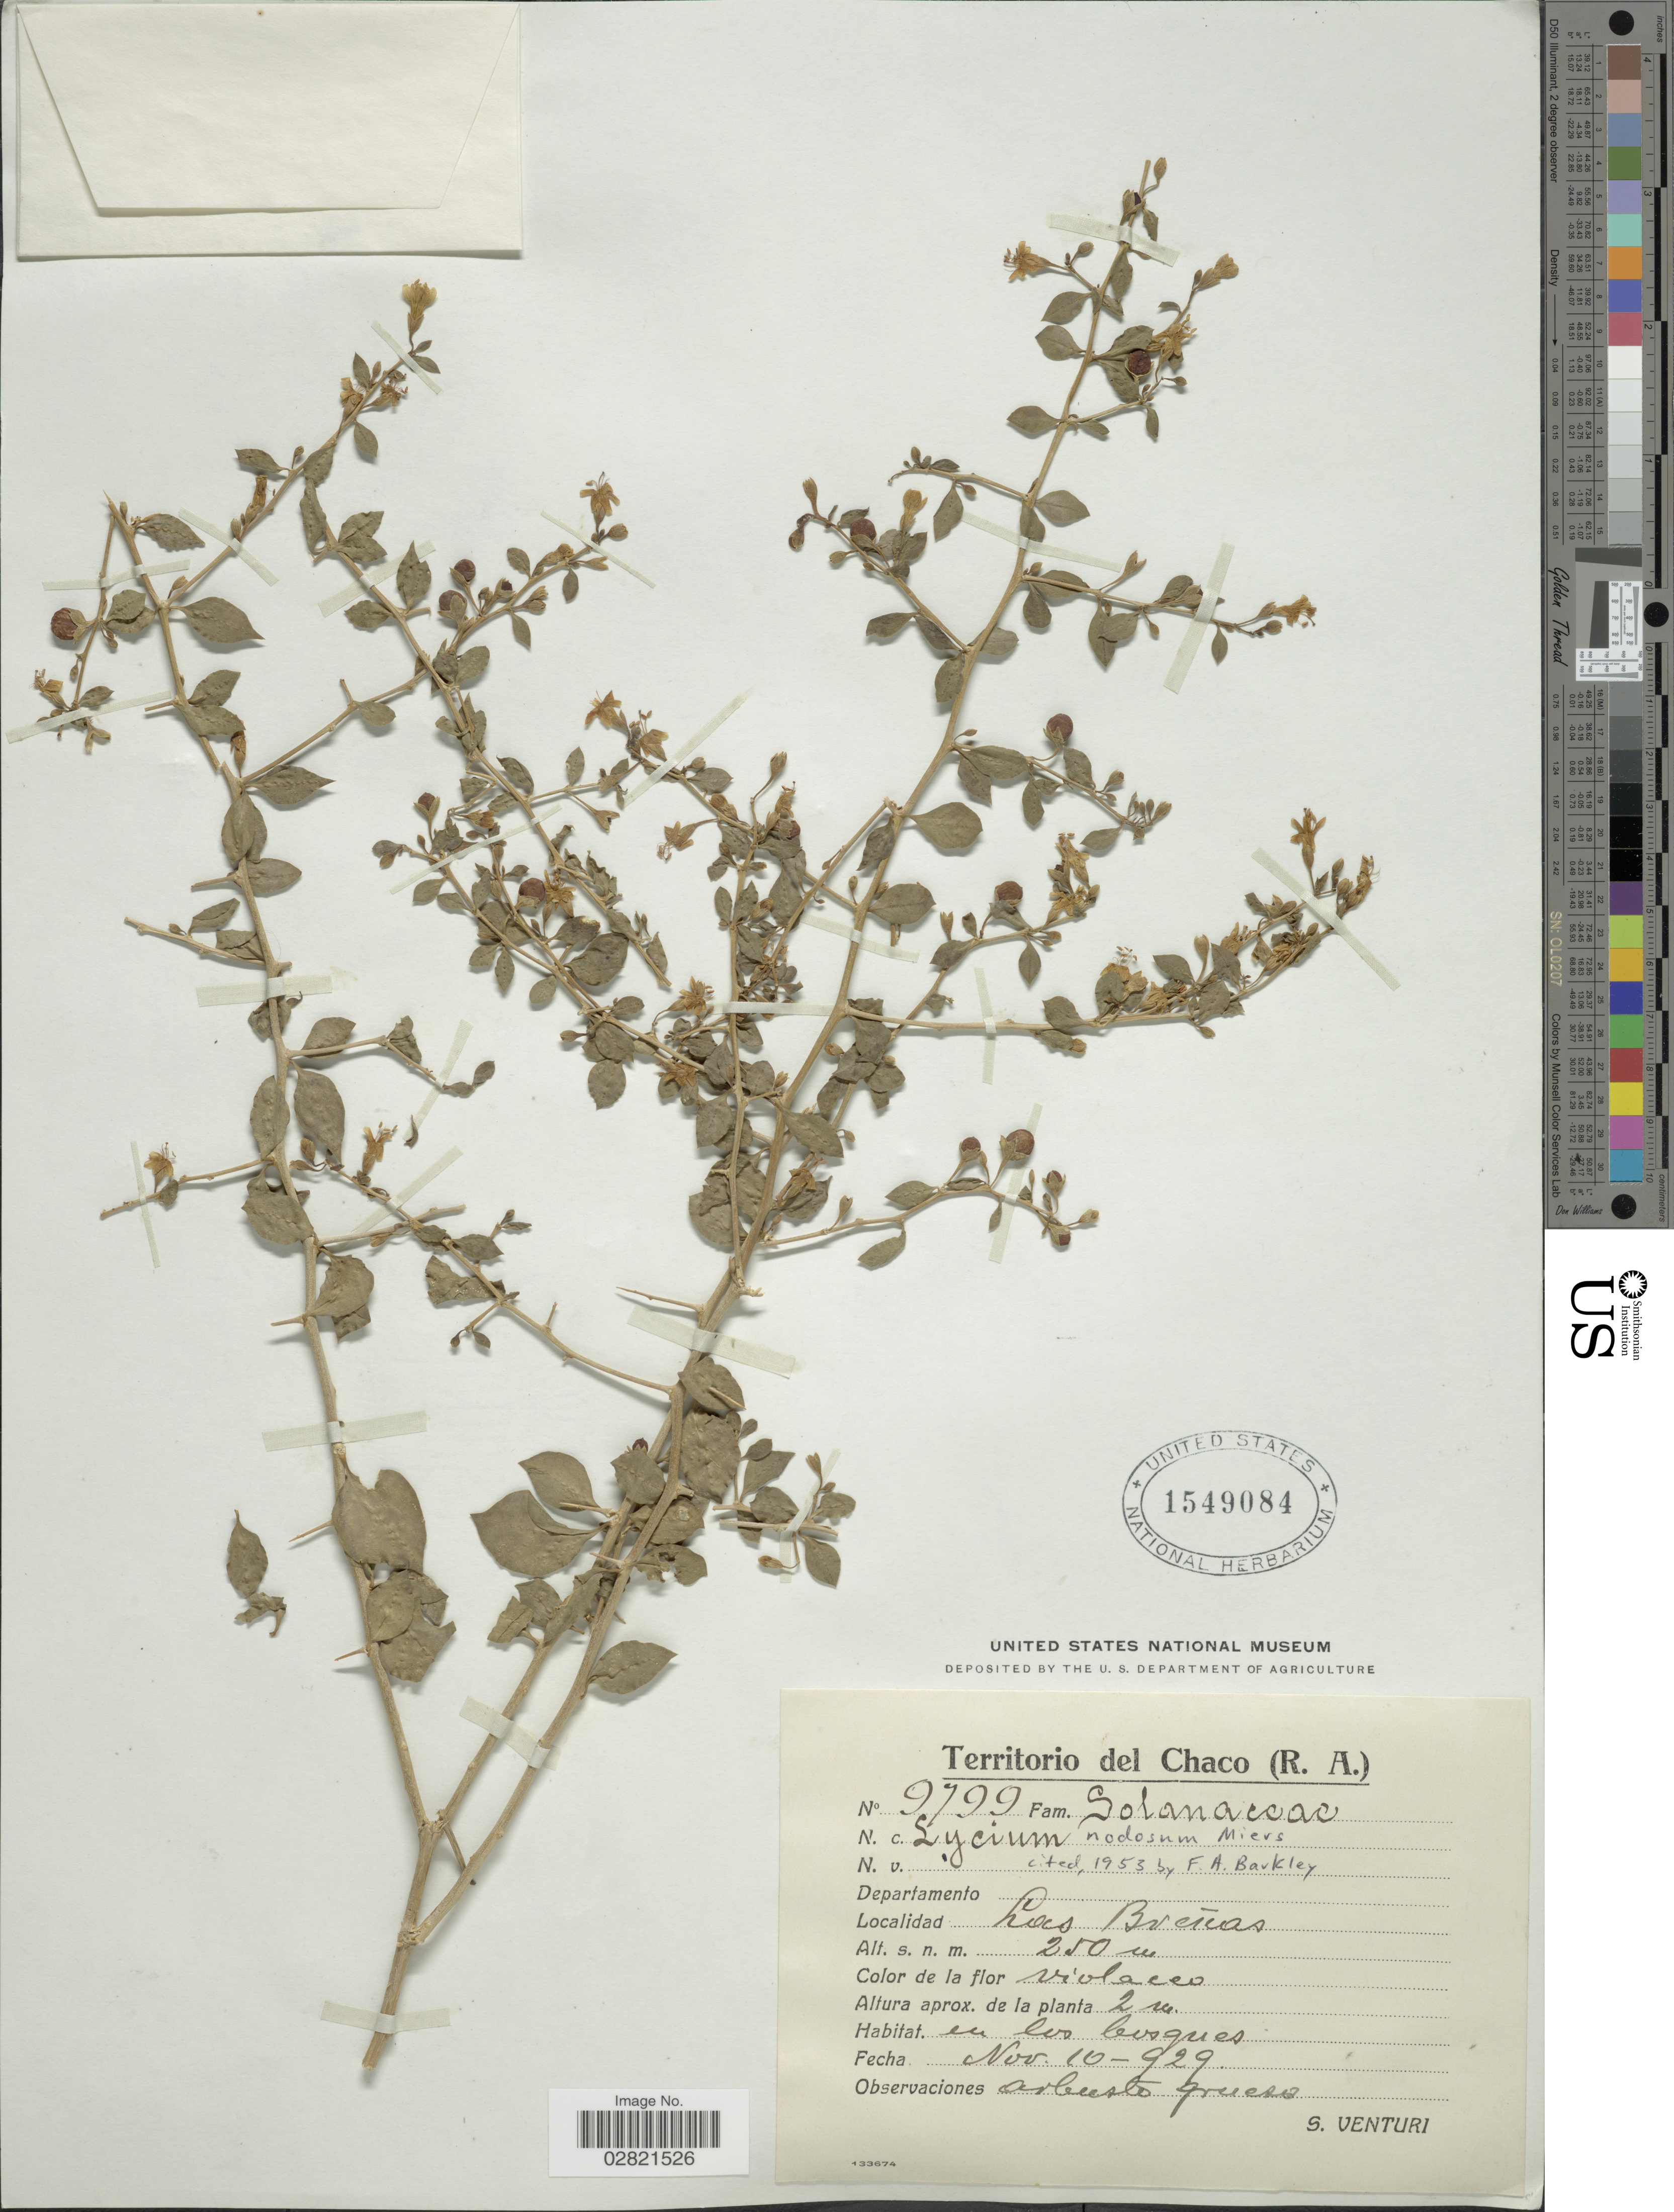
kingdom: Plantae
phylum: Tracheophyta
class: Magnoliopsida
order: Solanales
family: Solanaceae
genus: Lycium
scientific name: Lycium nodosum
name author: Miers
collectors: S. Venturi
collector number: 9799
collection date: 1929-11-10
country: Argentina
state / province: Chaco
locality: Territorio del Chaco (R.A.). Las Breñas.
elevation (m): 250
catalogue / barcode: US 1549084